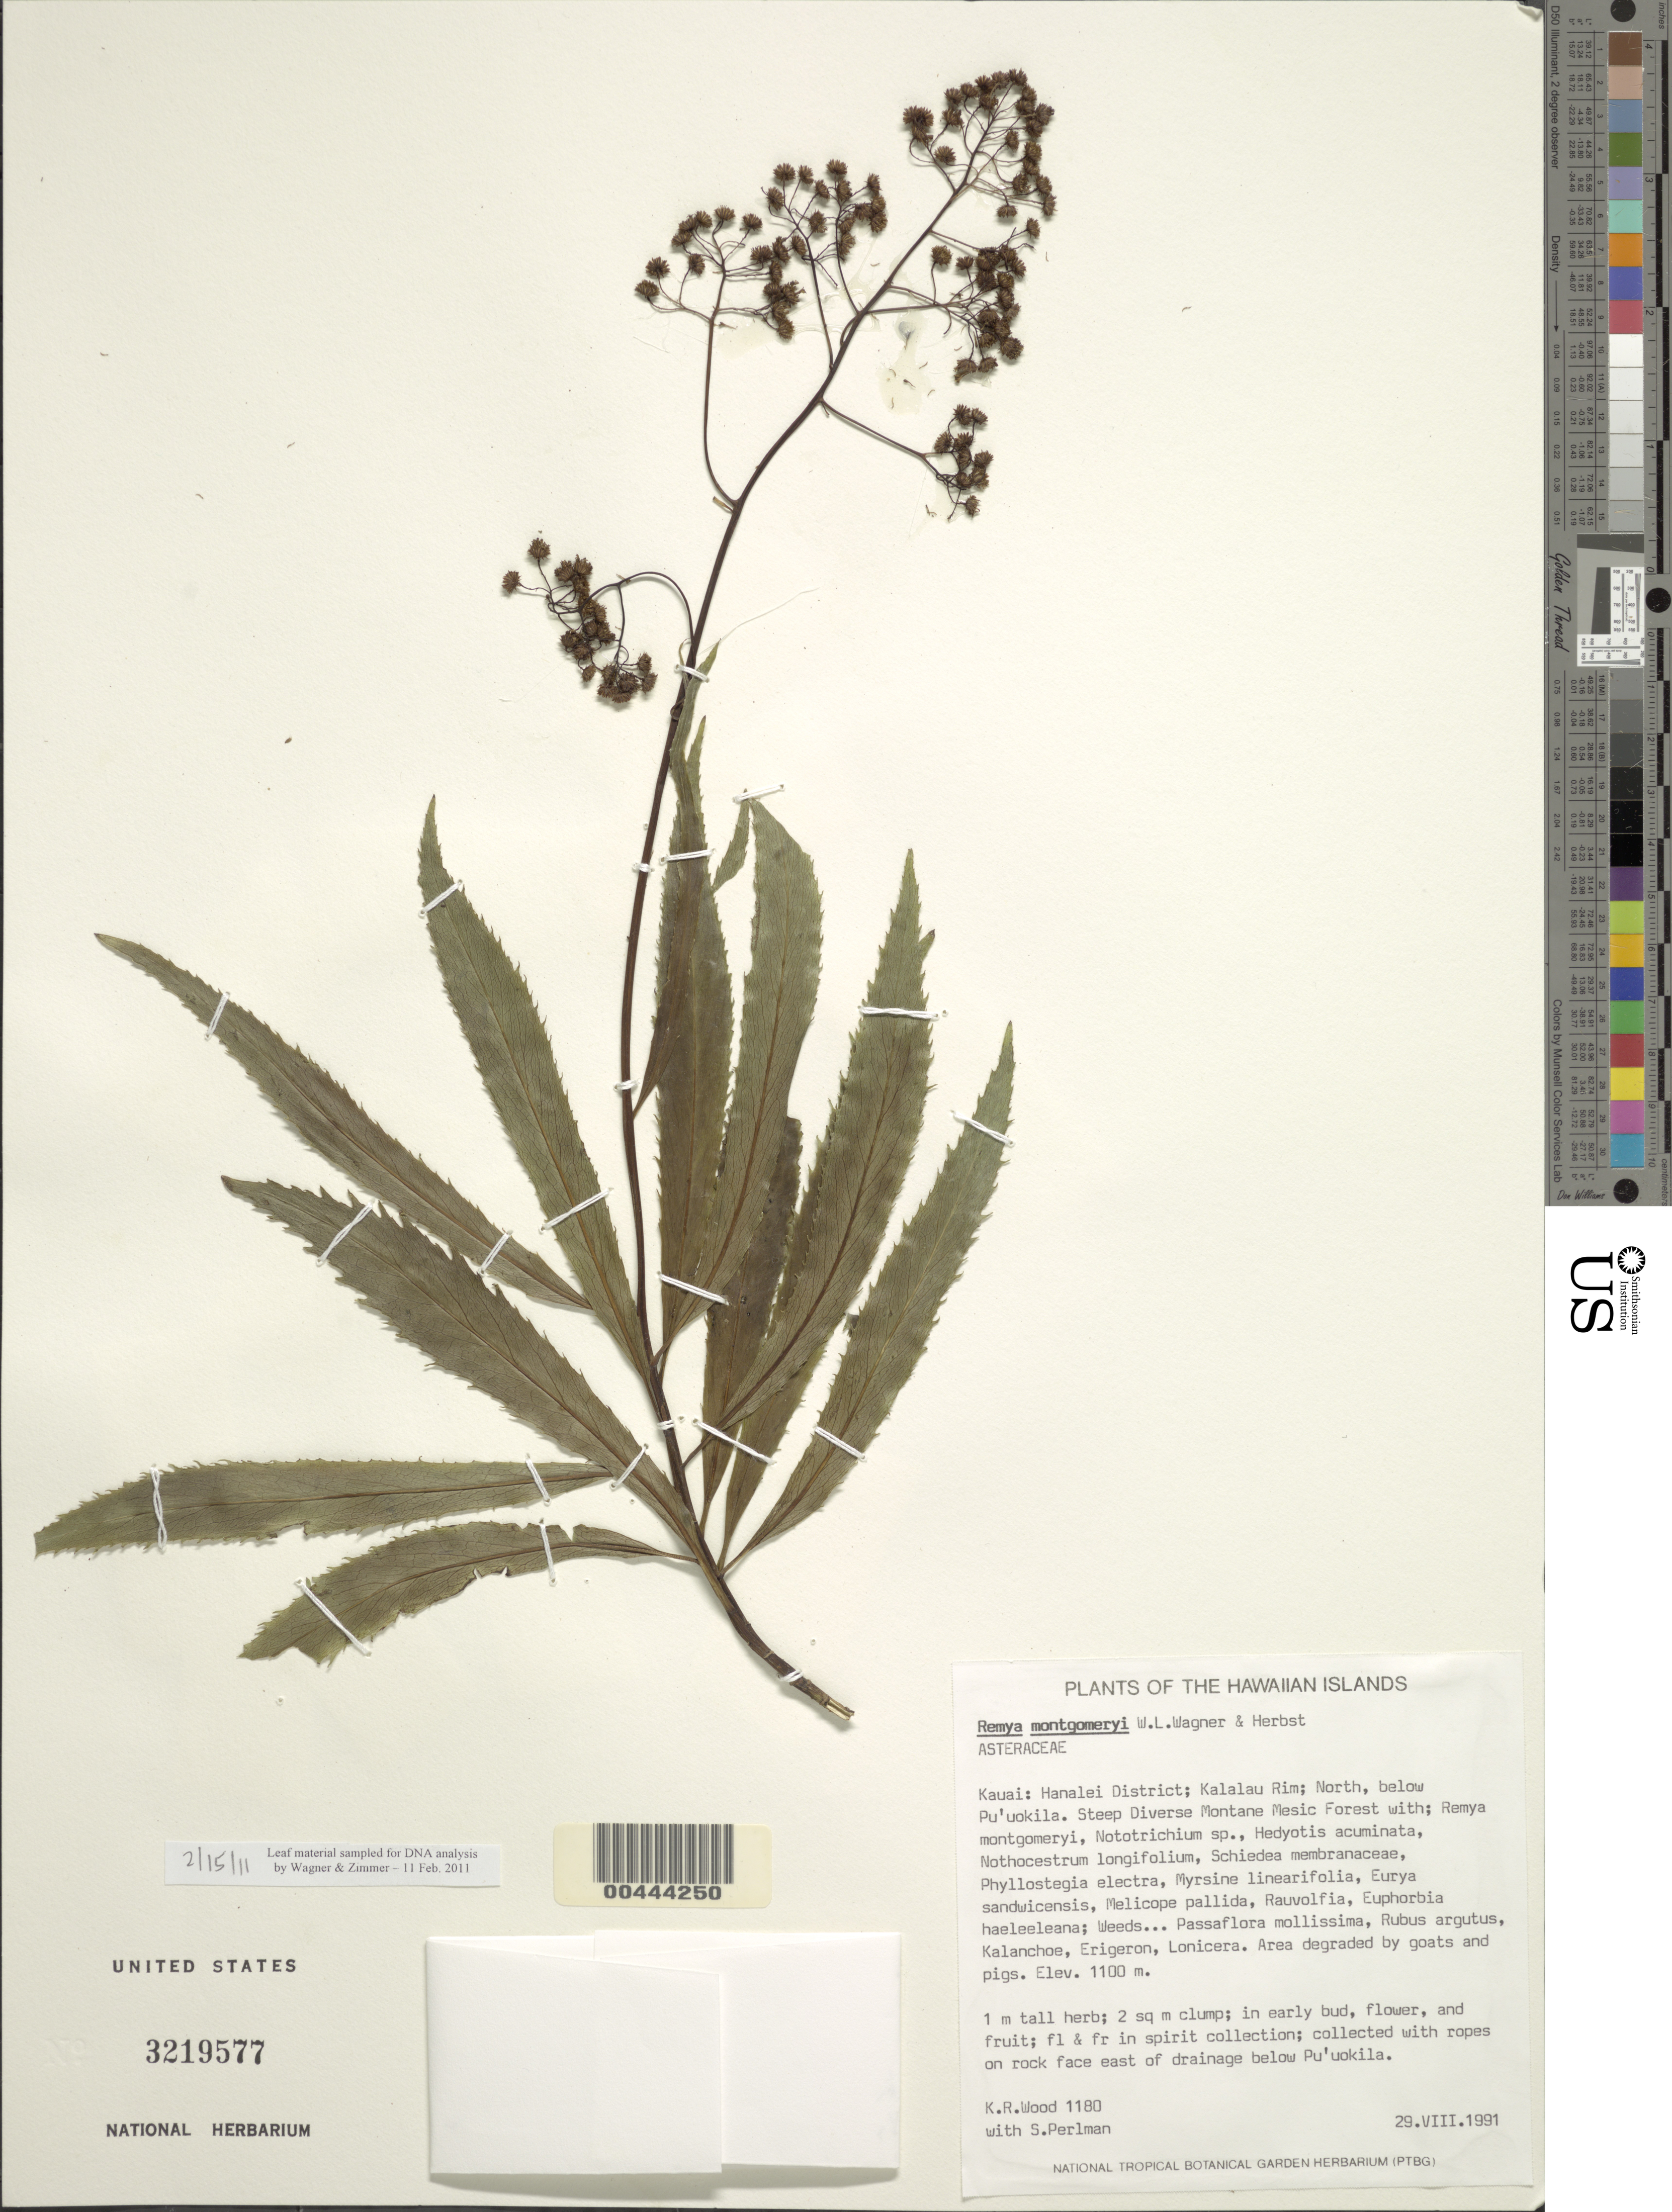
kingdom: Plantae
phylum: Tracheophyta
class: Magnoliopsida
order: Asterales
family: Asteraceae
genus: Remya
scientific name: Remya montgomeryi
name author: W.L. Wagner & D.R. Herbst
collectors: K. R. Wood & S. P. Perlman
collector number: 1180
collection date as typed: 29 Aug 1991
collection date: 1991-08-29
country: United States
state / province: Hawaii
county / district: Kauai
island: Kaua'i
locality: Hanalei Dist., Kalalau Rim, N, below Pu'uokila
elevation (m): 1100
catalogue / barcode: US 3219577